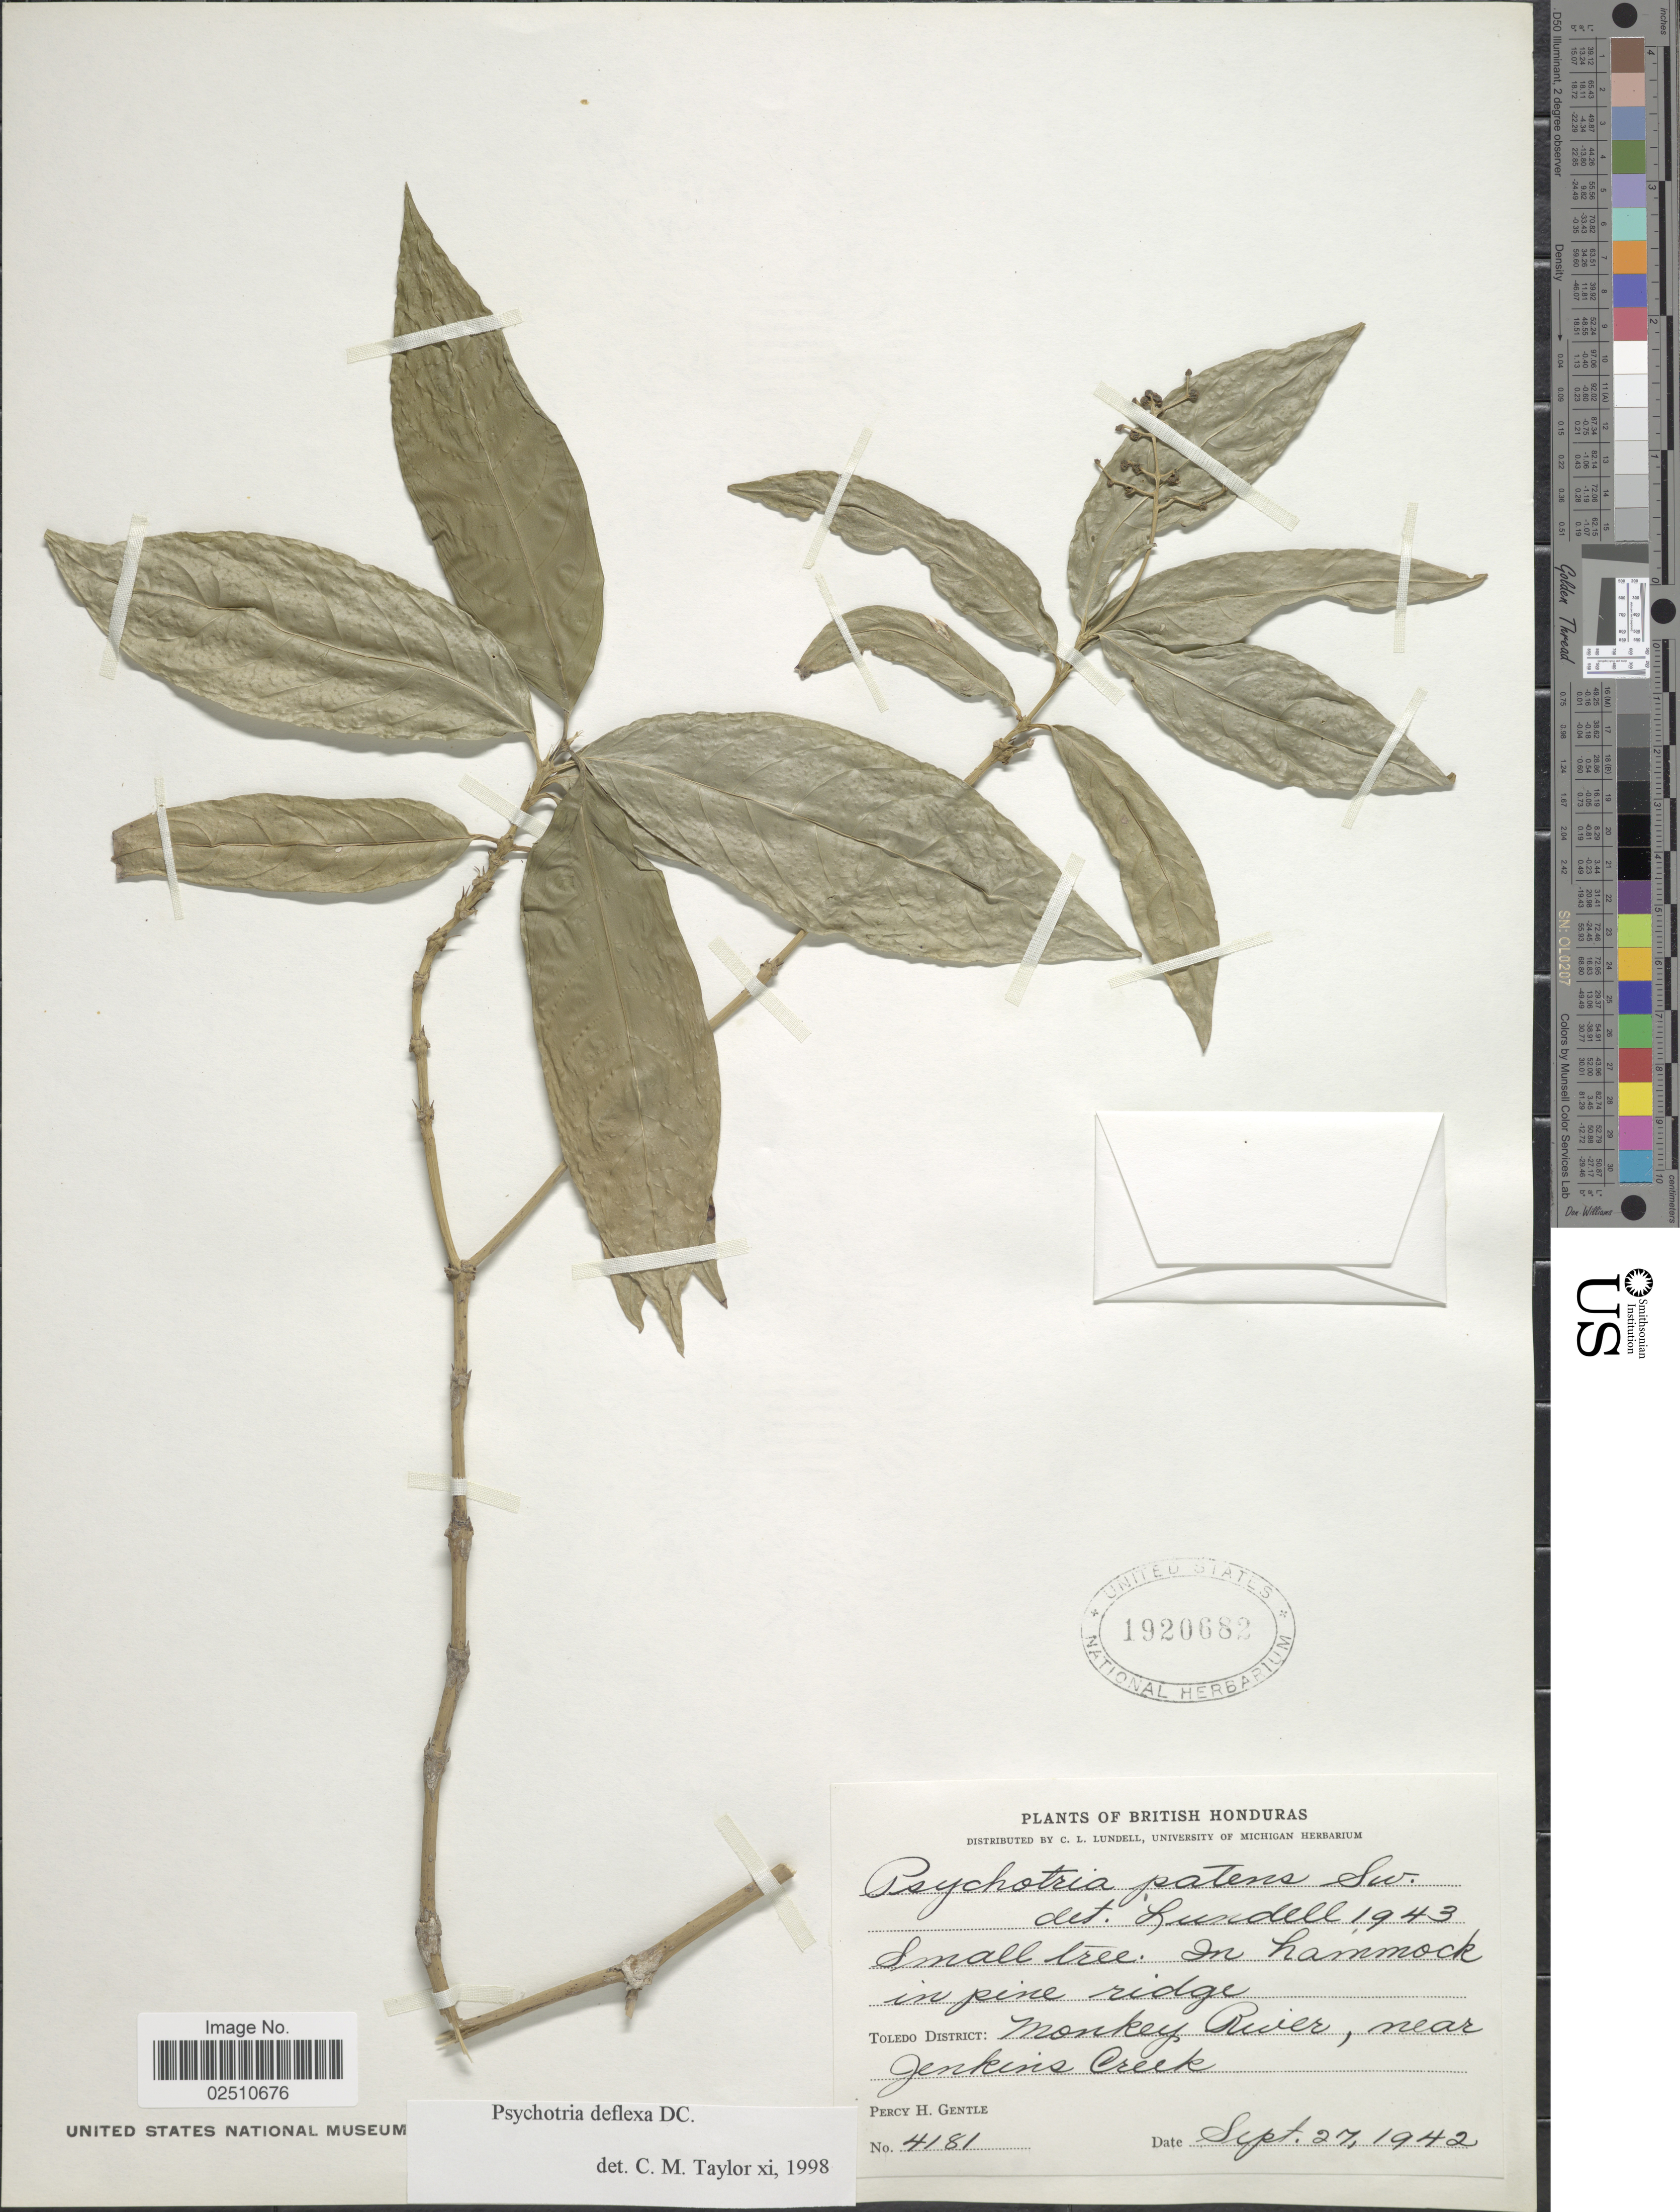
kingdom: Plantae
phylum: Tracheophyta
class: Magnoliopsida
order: Gentianales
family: Rubiaceae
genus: Psychotria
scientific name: Psychotria deflexa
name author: DC.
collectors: P. H. Gentle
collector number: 4181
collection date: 1942-09-27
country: Belize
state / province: Toledo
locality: British Honduras, Monkey River, near Jenkins Creek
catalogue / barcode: US 1920682